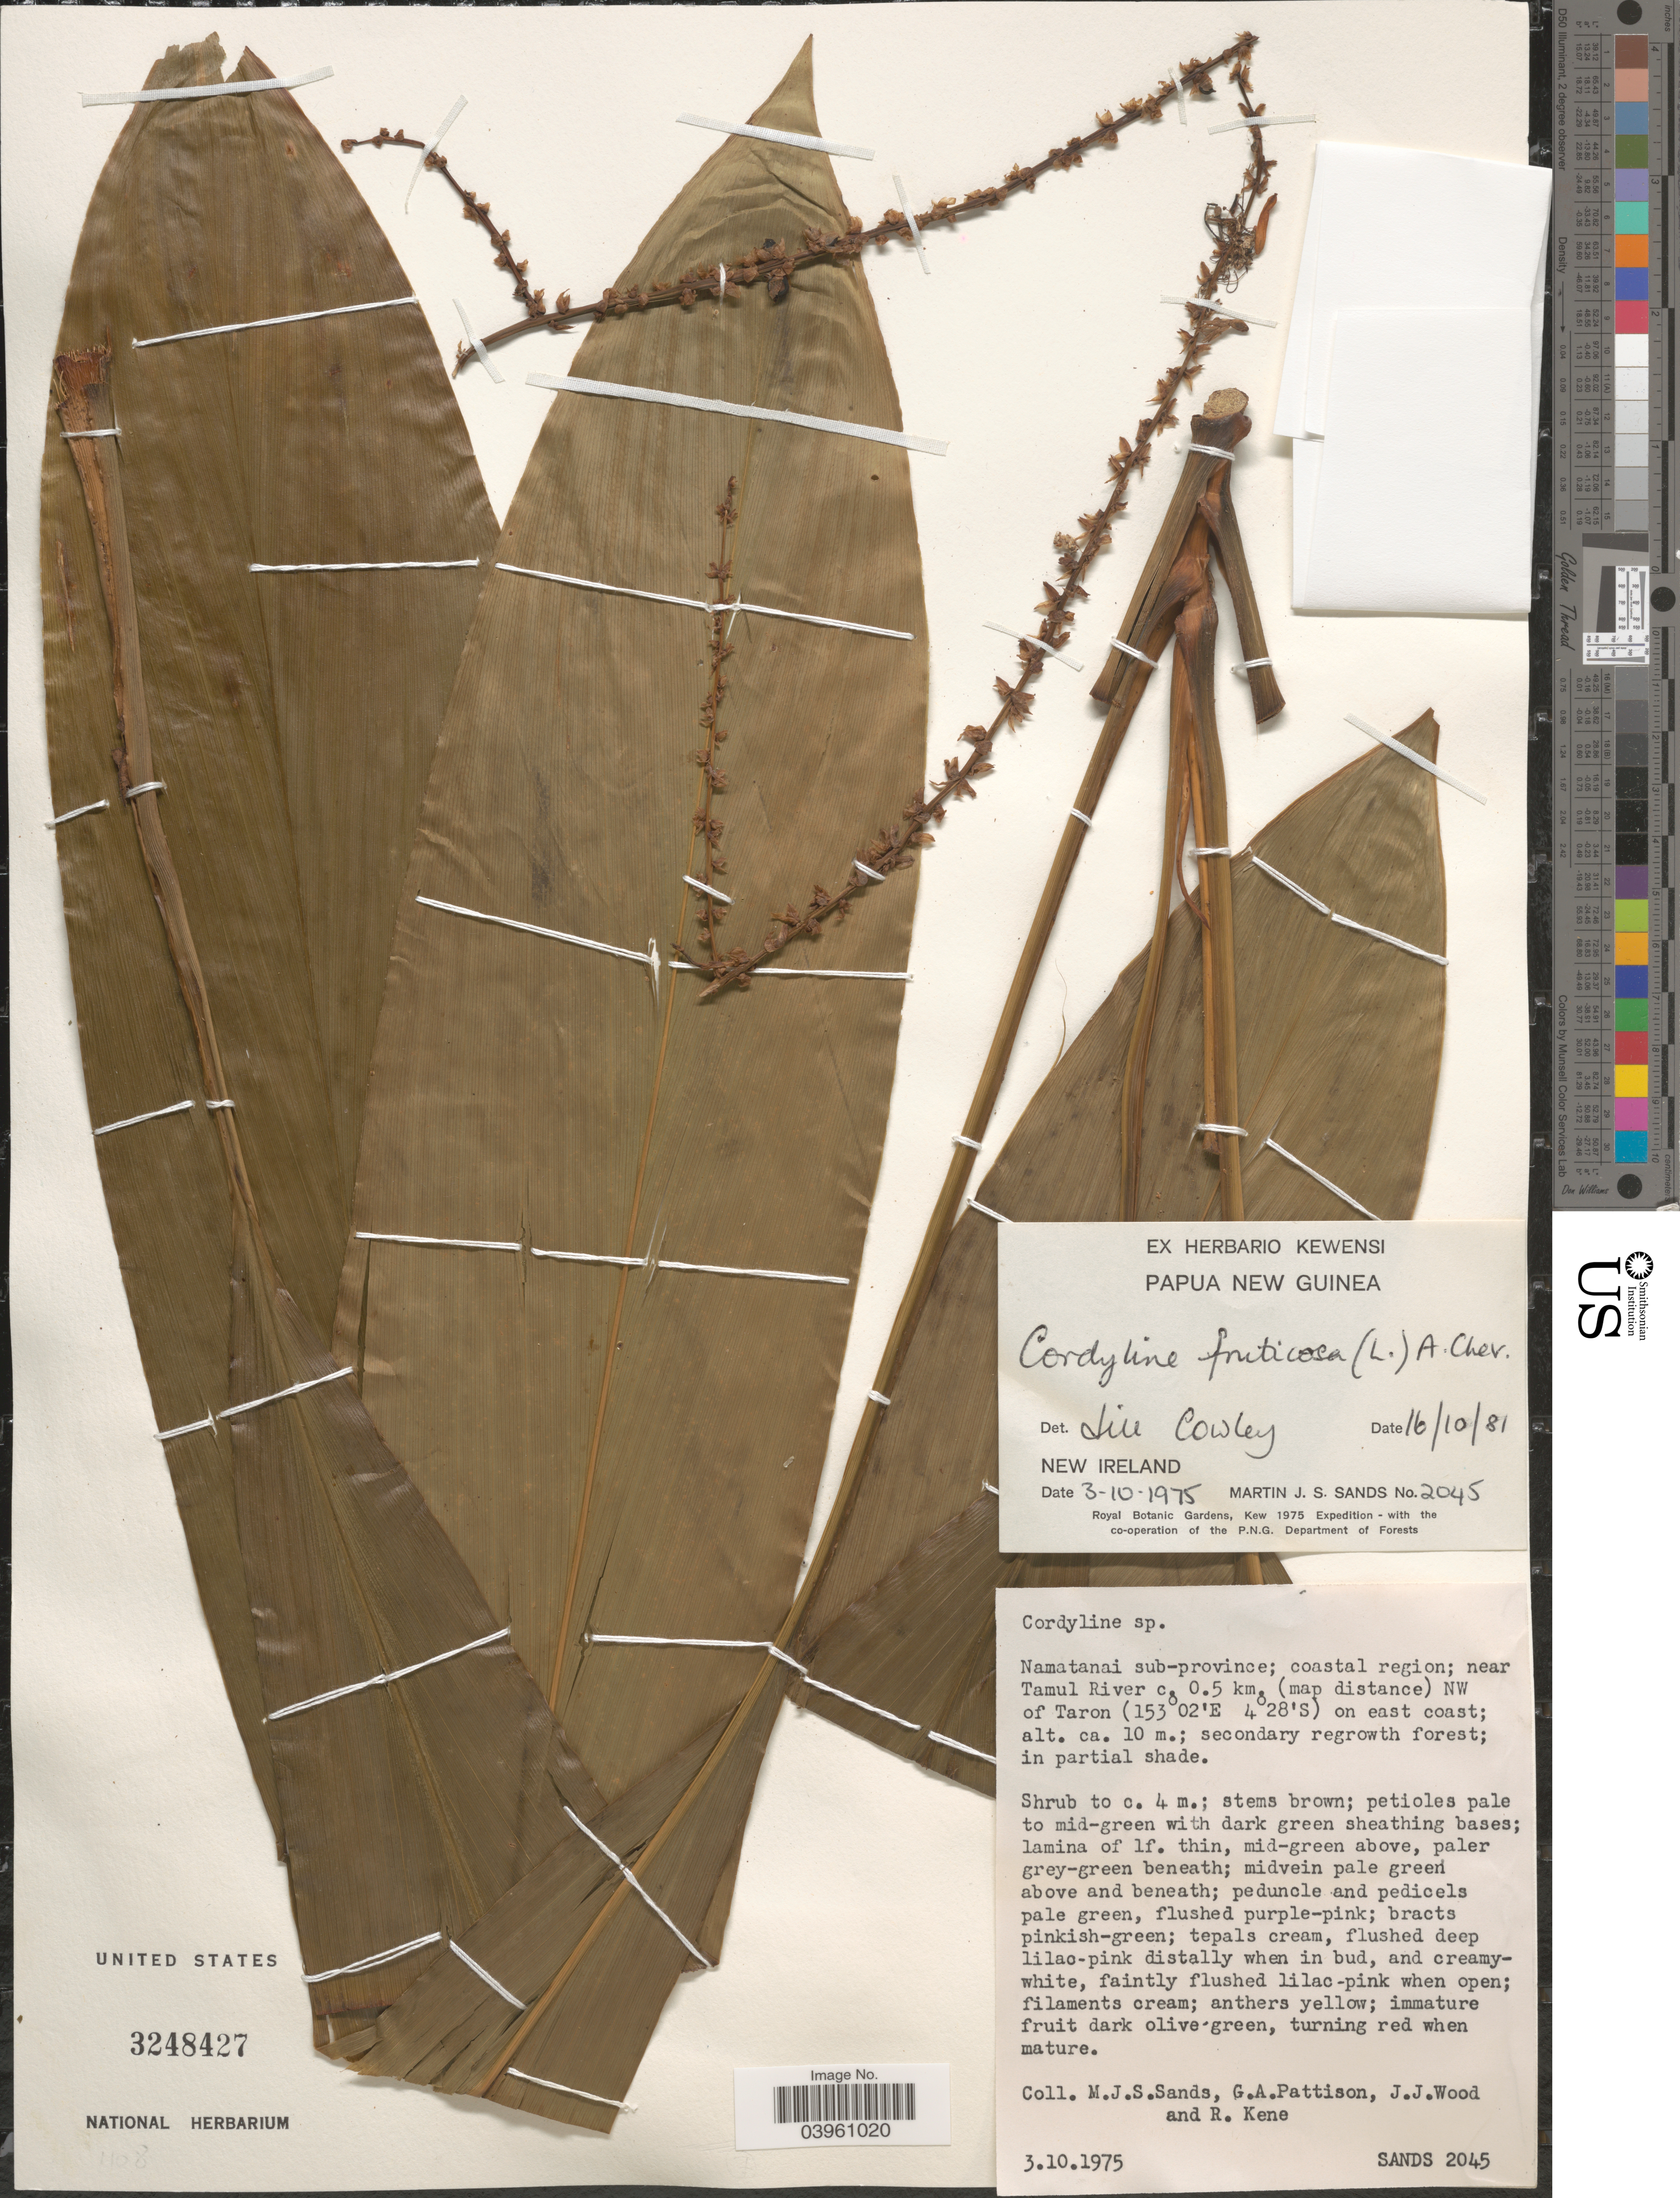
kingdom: Plantae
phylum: Tracheophyta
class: Liliopsida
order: Asparagales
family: Asparagaceae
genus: Cordyline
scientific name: Cordyline fruticosa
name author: (L.) A. Chev.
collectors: M. Sands, G. Pattison, J. Wood & R. Kene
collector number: SANDS 2045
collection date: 1975-10-03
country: Papua New Guinea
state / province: New Ireland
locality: Namatanai sub-province; coastal region; near Tamul River c. 0.5 km. (map distance) NW of Taron on east coast.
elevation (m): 10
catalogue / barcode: US 3248427